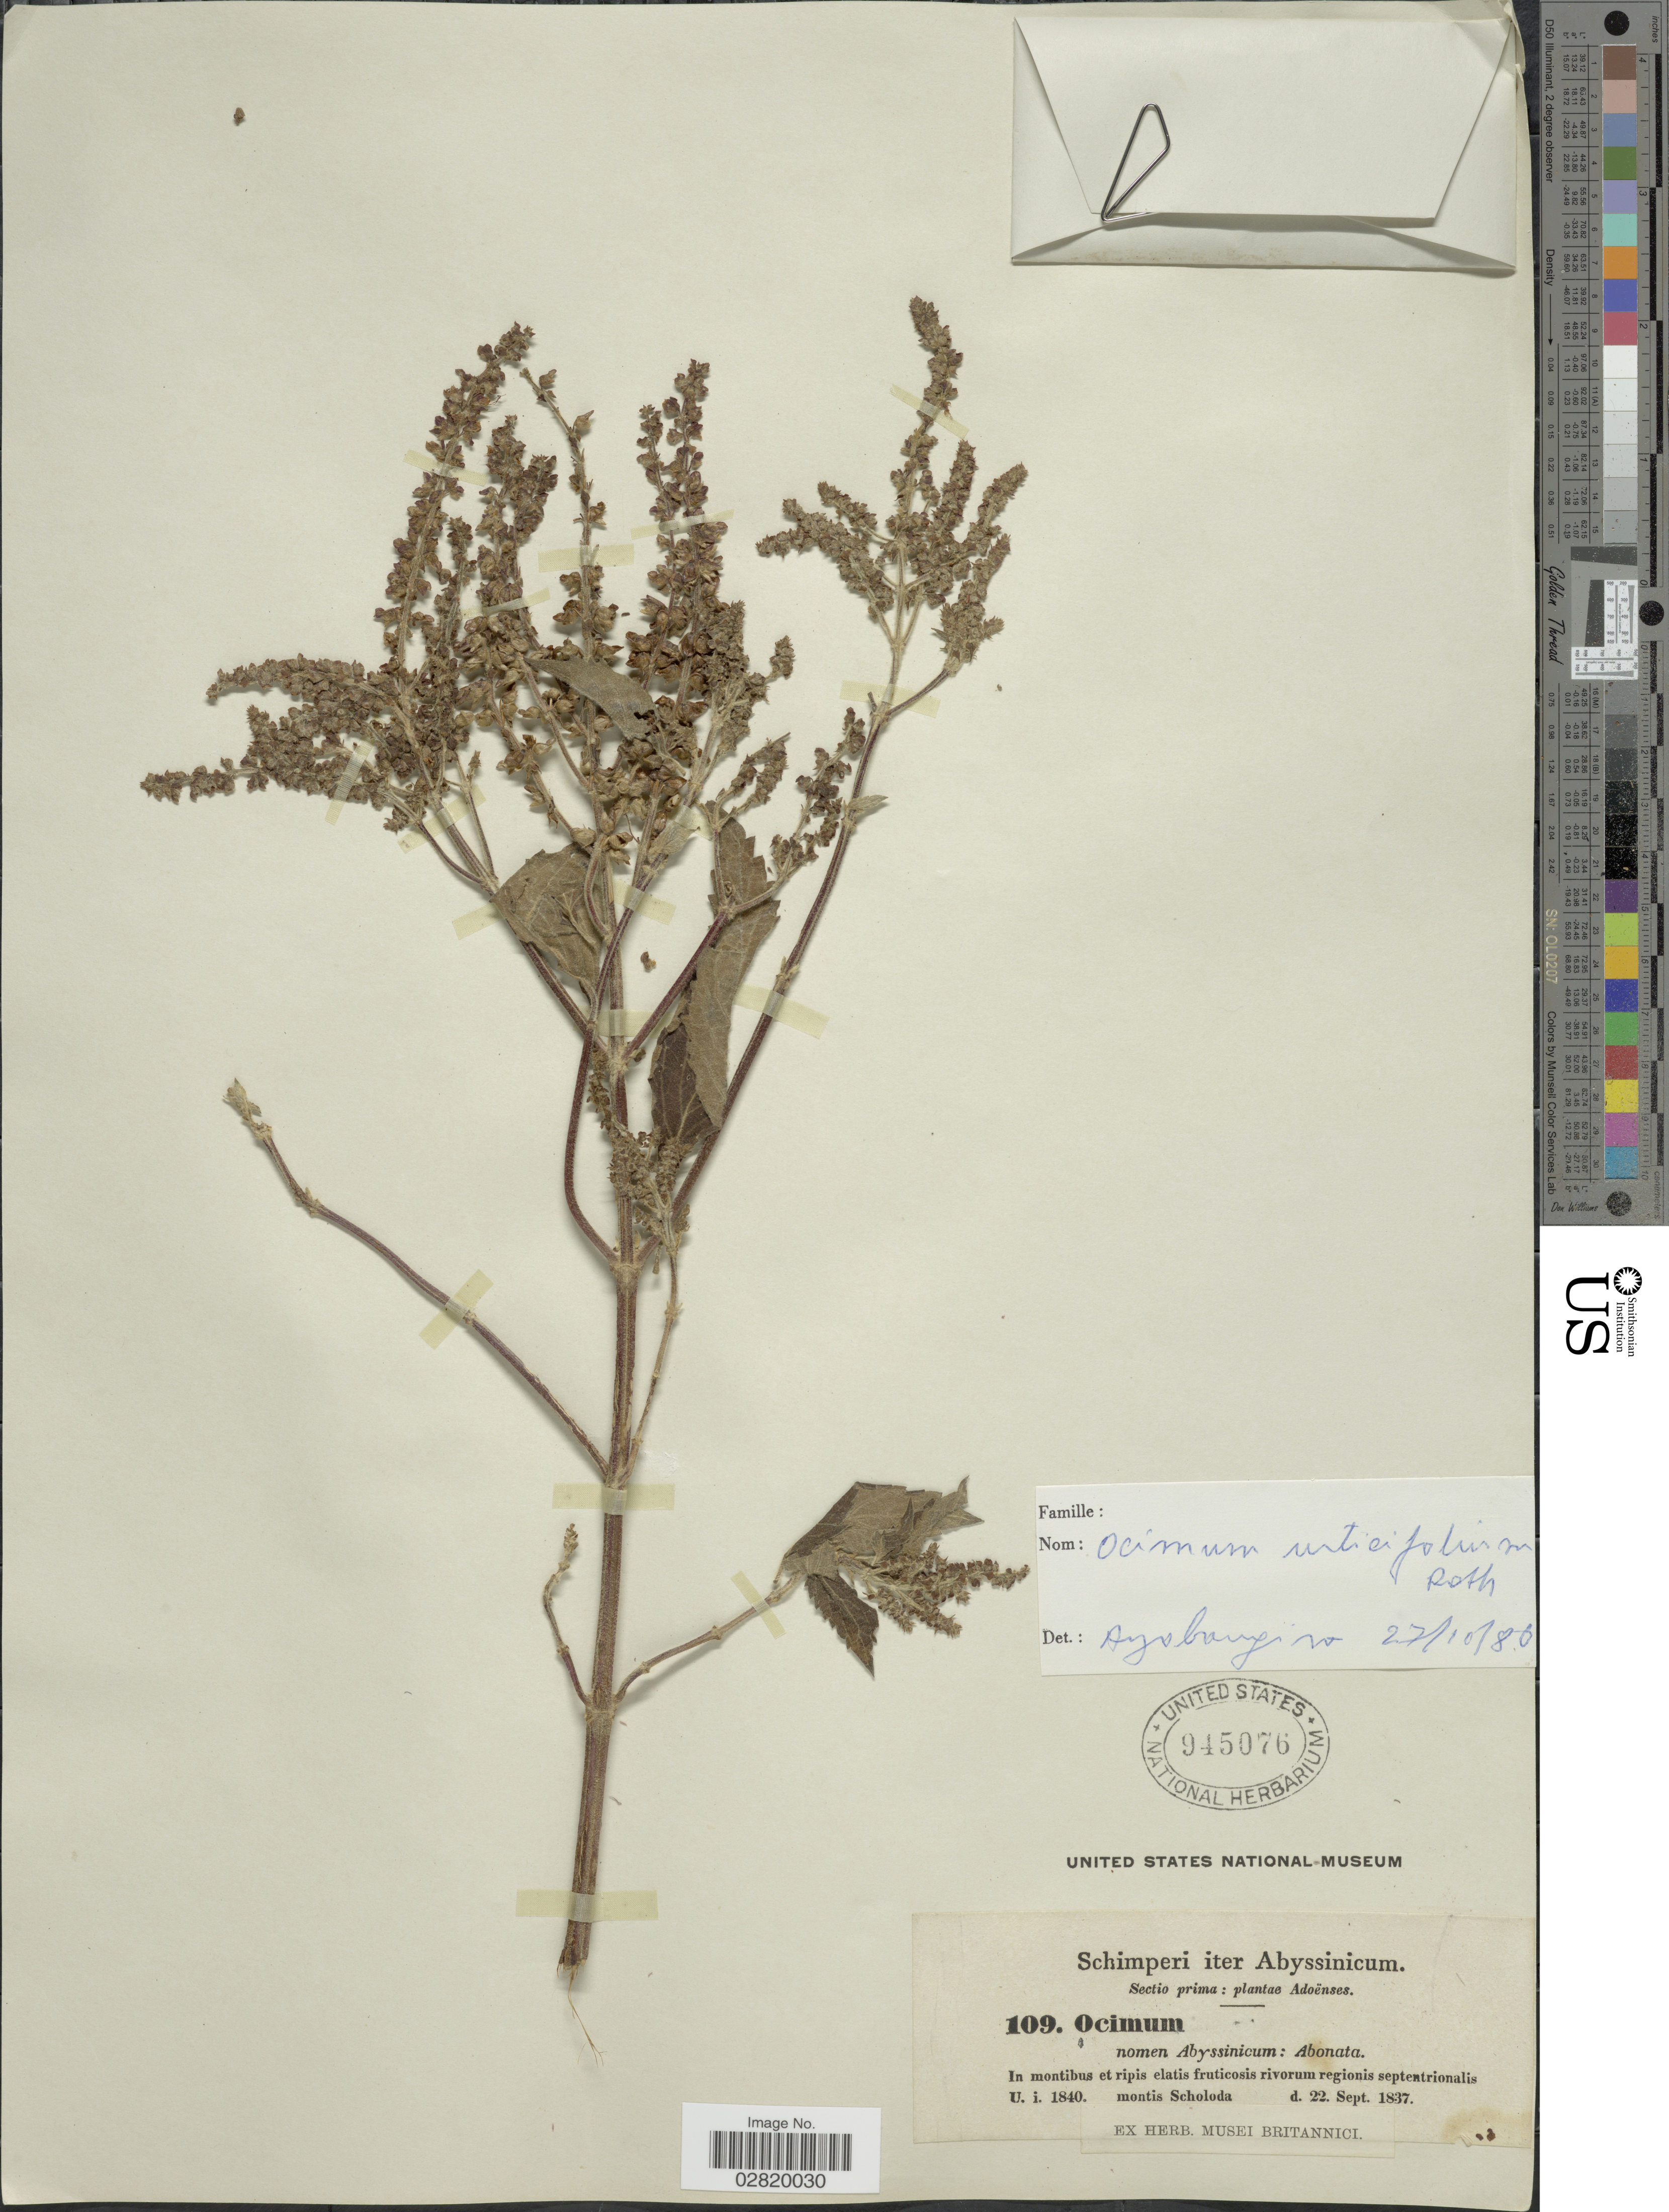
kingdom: Plantae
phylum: Tracheophyta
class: Magnoliopsida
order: Lamiales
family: Lamiaceae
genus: Ocimum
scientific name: Ocimum urticifolium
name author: A. Roth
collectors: -. Schimper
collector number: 109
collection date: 1837-09-22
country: Eritrea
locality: In montibus et ripis elatis fruticosis rivorum regionis septentrionalis, montis Scholoda.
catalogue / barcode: US 945076